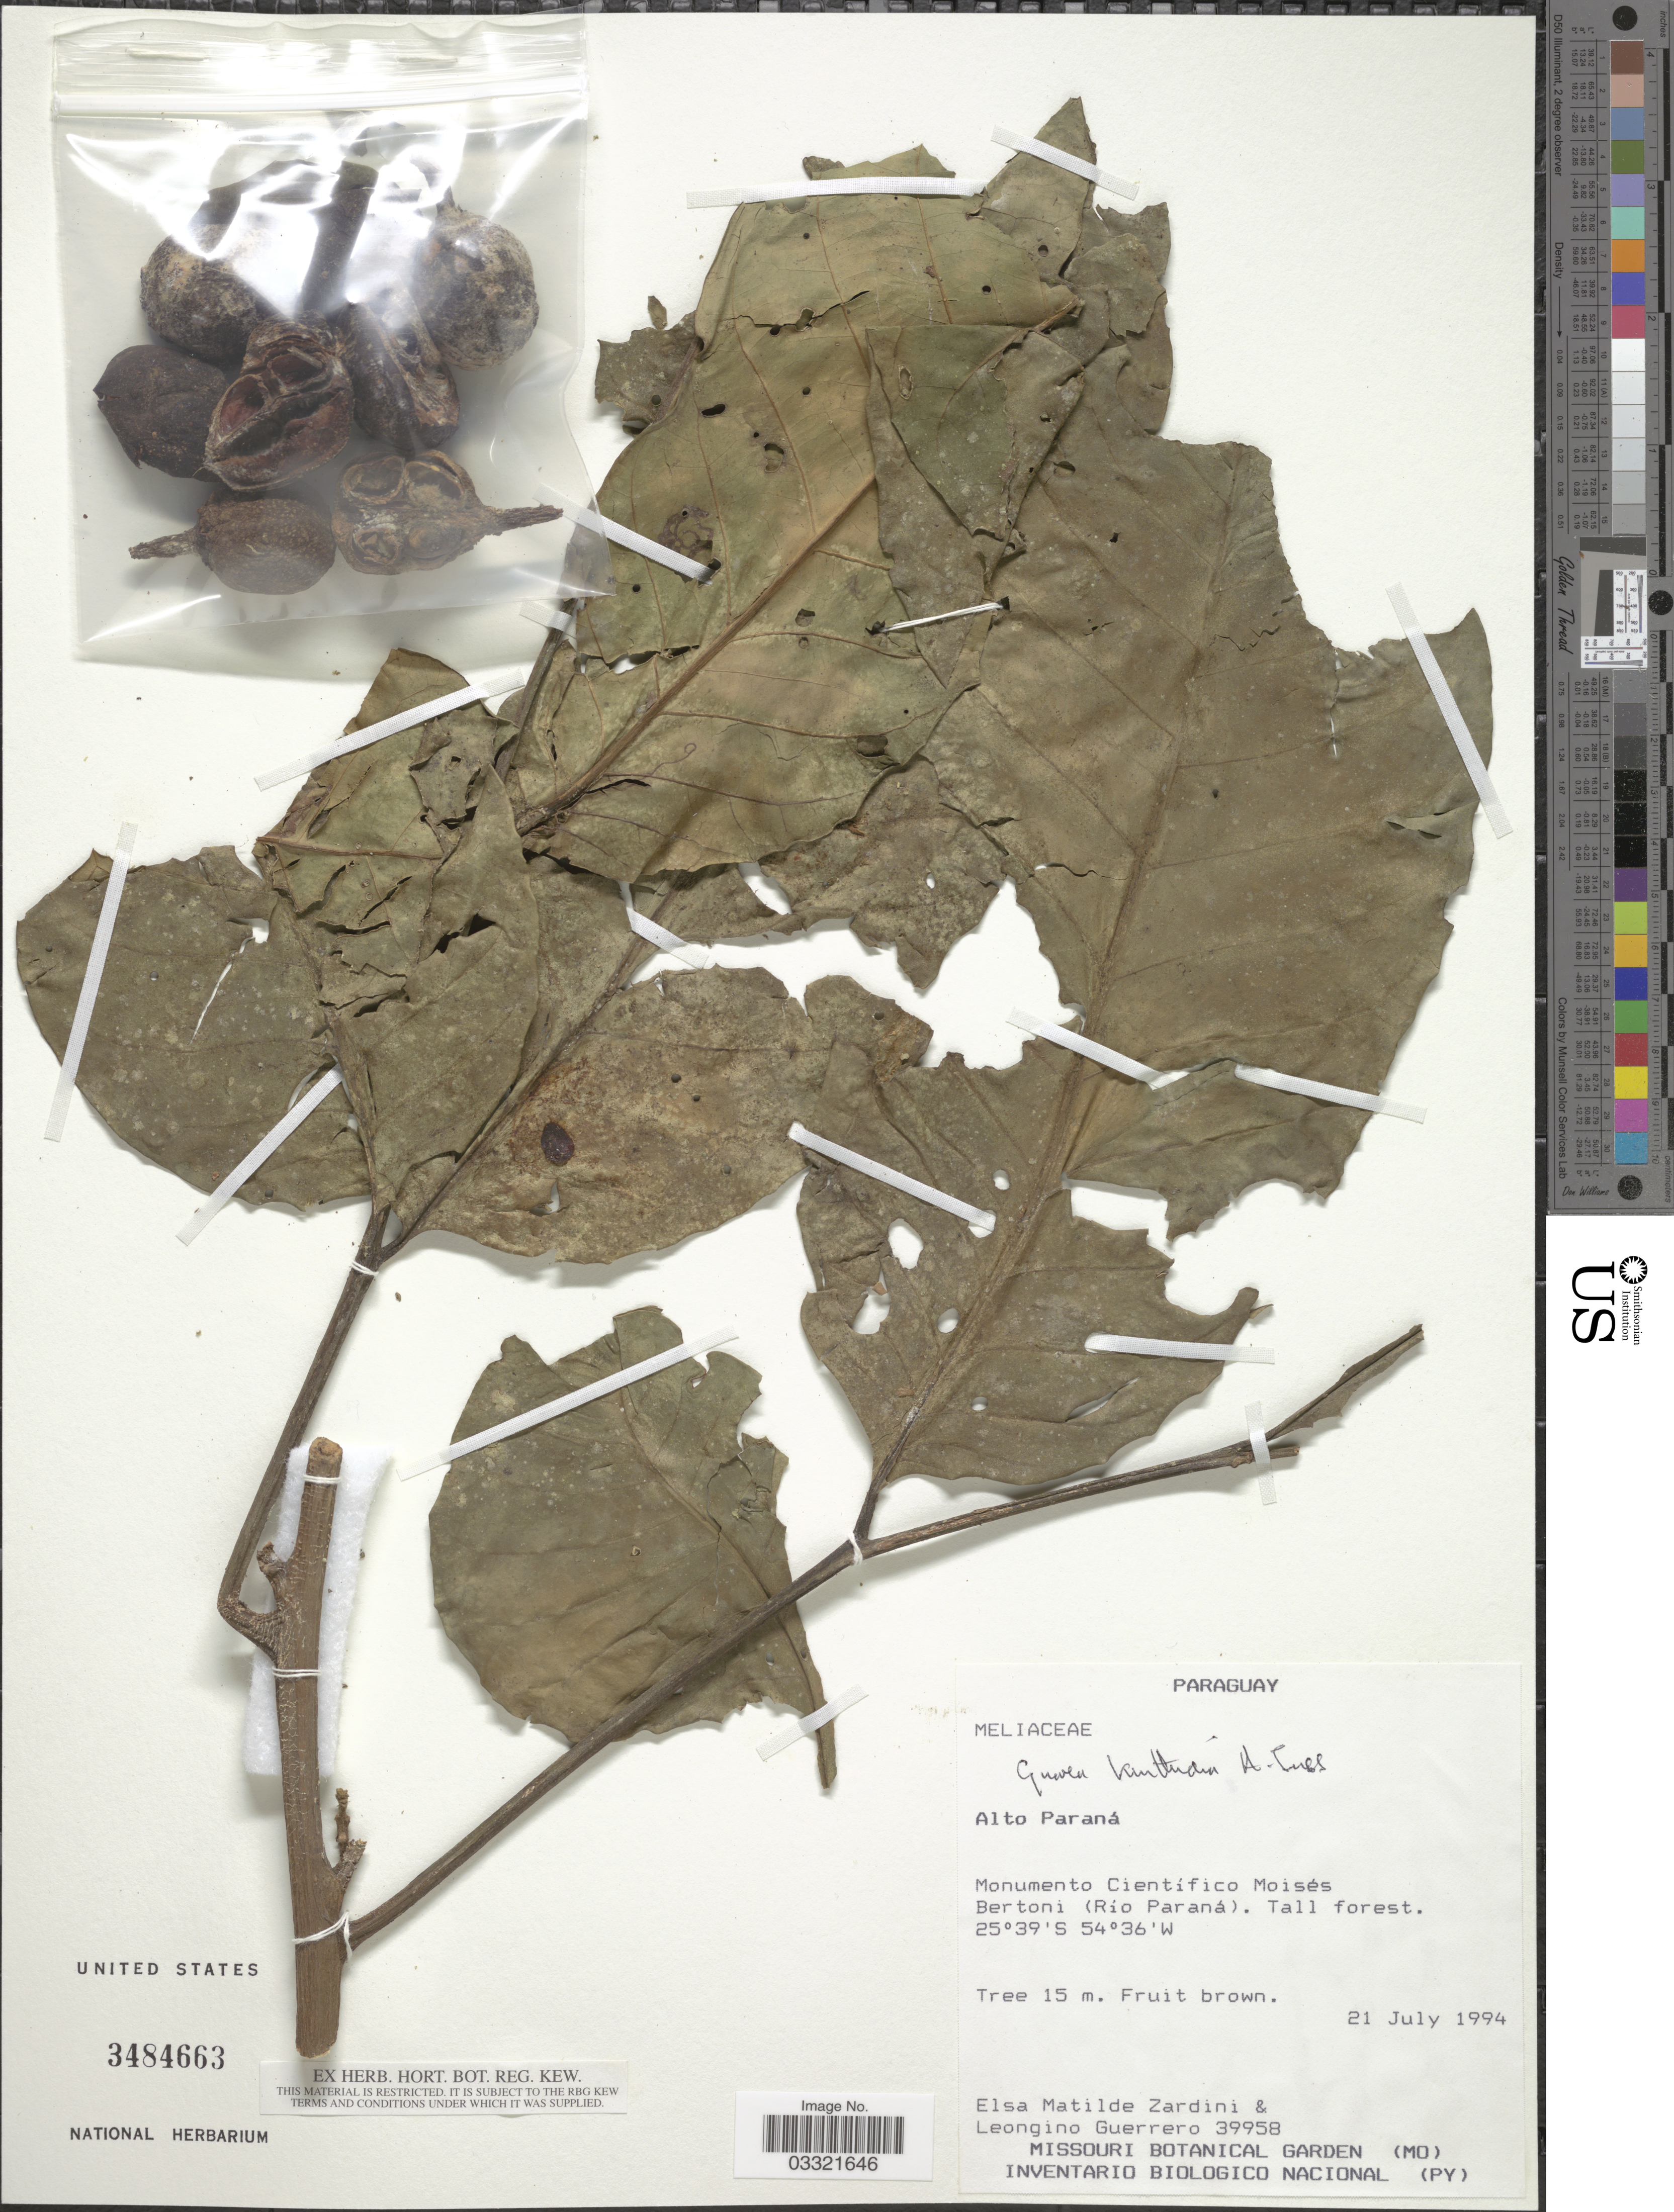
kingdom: Plantae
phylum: Tracheophyta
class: Magnoliopsida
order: Sapindales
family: Meliaceae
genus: Guarea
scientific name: Guarea kunthiana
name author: A. Juss.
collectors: E. M. Zardini & L. Guerrero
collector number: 39958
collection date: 1994-07-21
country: Paraguay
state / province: Alto Parana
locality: Alto Paraná. Monumento Científico Moisés Bertoni (Río Paraná).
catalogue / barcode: US 3484663